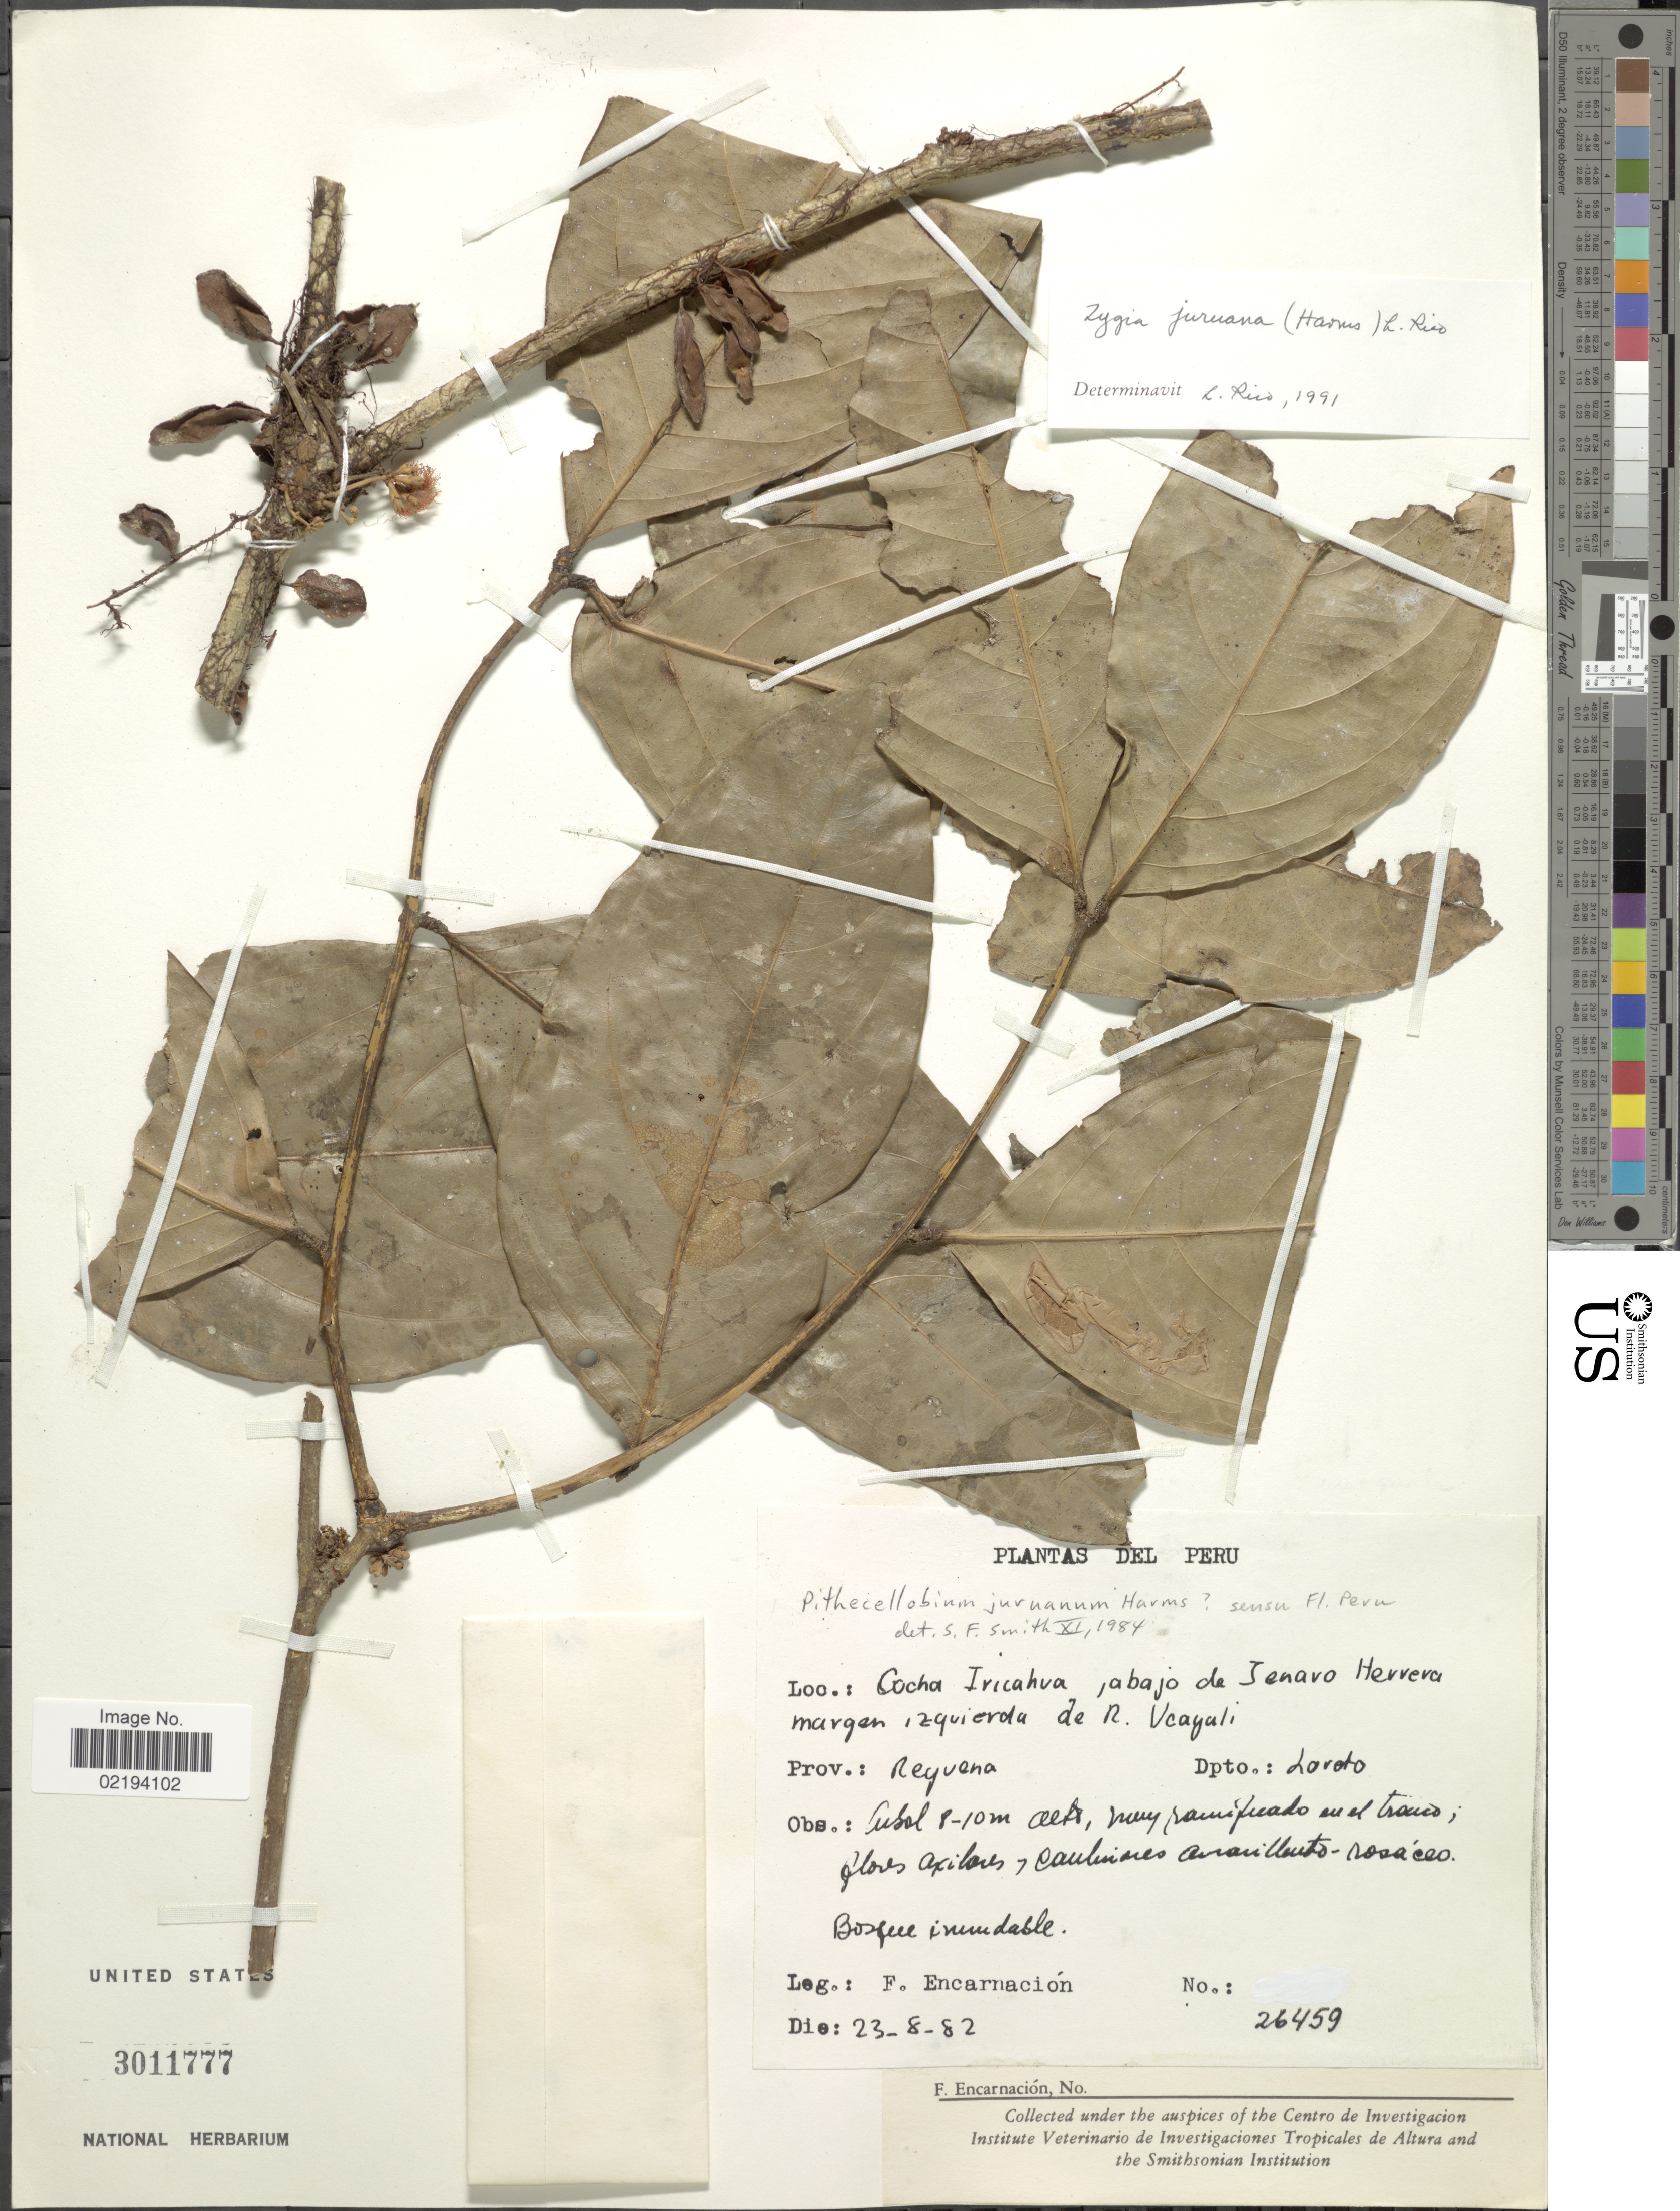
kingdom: Plantae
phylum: Tracheophyta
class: Magnoliopsida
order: Fabales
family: Fabaceae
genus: Zygia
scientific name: Zygia juruana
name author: (Harms) L. Rico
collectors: F. Encarnación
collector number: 26459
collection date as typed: Transcribed d/m/y: 23/8/82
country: Peru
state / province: Loreto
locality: Cocha Irichua, abajo de Jenavo Herrera margen izquierda de R. Ucayali, Prov. Requena, Dpto Loreto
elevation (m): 8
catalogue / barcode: US 3011777